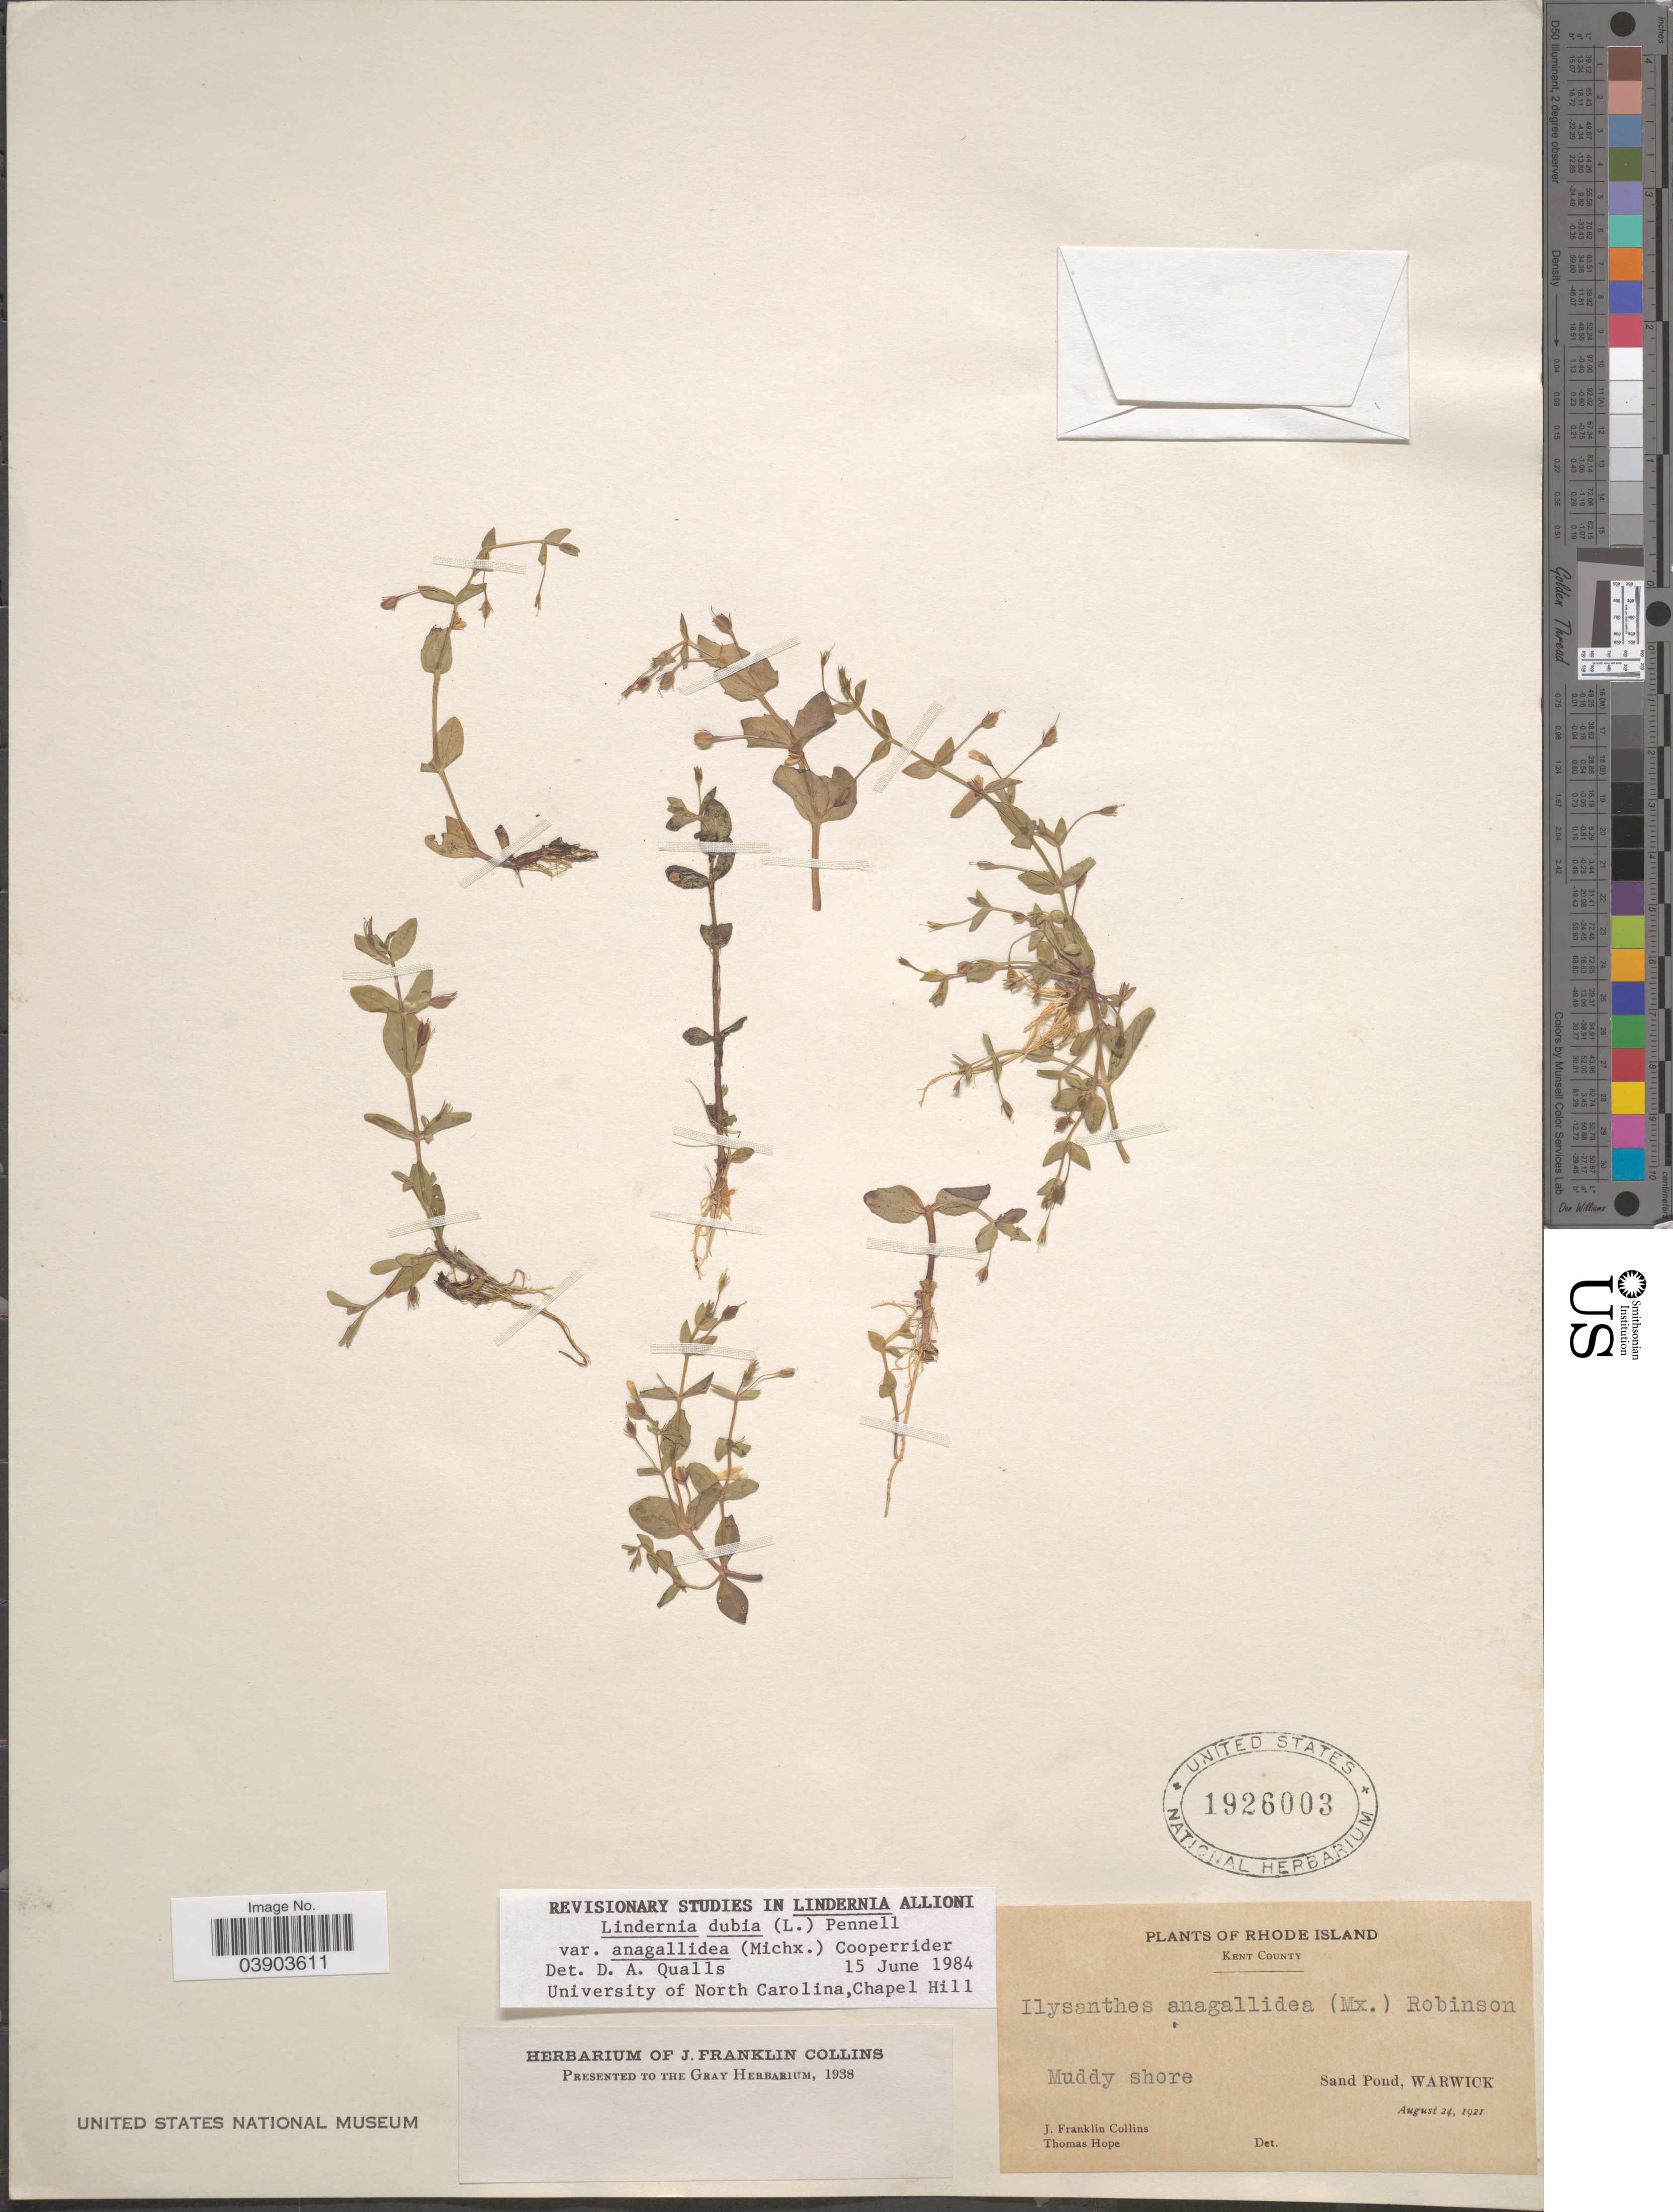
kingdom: Plantae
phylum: Tracheophyta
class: Magnoliopsida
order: Lamiales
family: Linderniaceae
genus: Lindernia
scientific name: Lindernia dubia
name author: (L.) Pennell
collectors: J. Collins & T. Hope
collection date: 1921-08-24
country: United States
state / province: Rhode Island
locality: Kent County. Sand Pond, Warwick.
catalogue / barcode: US 1926003